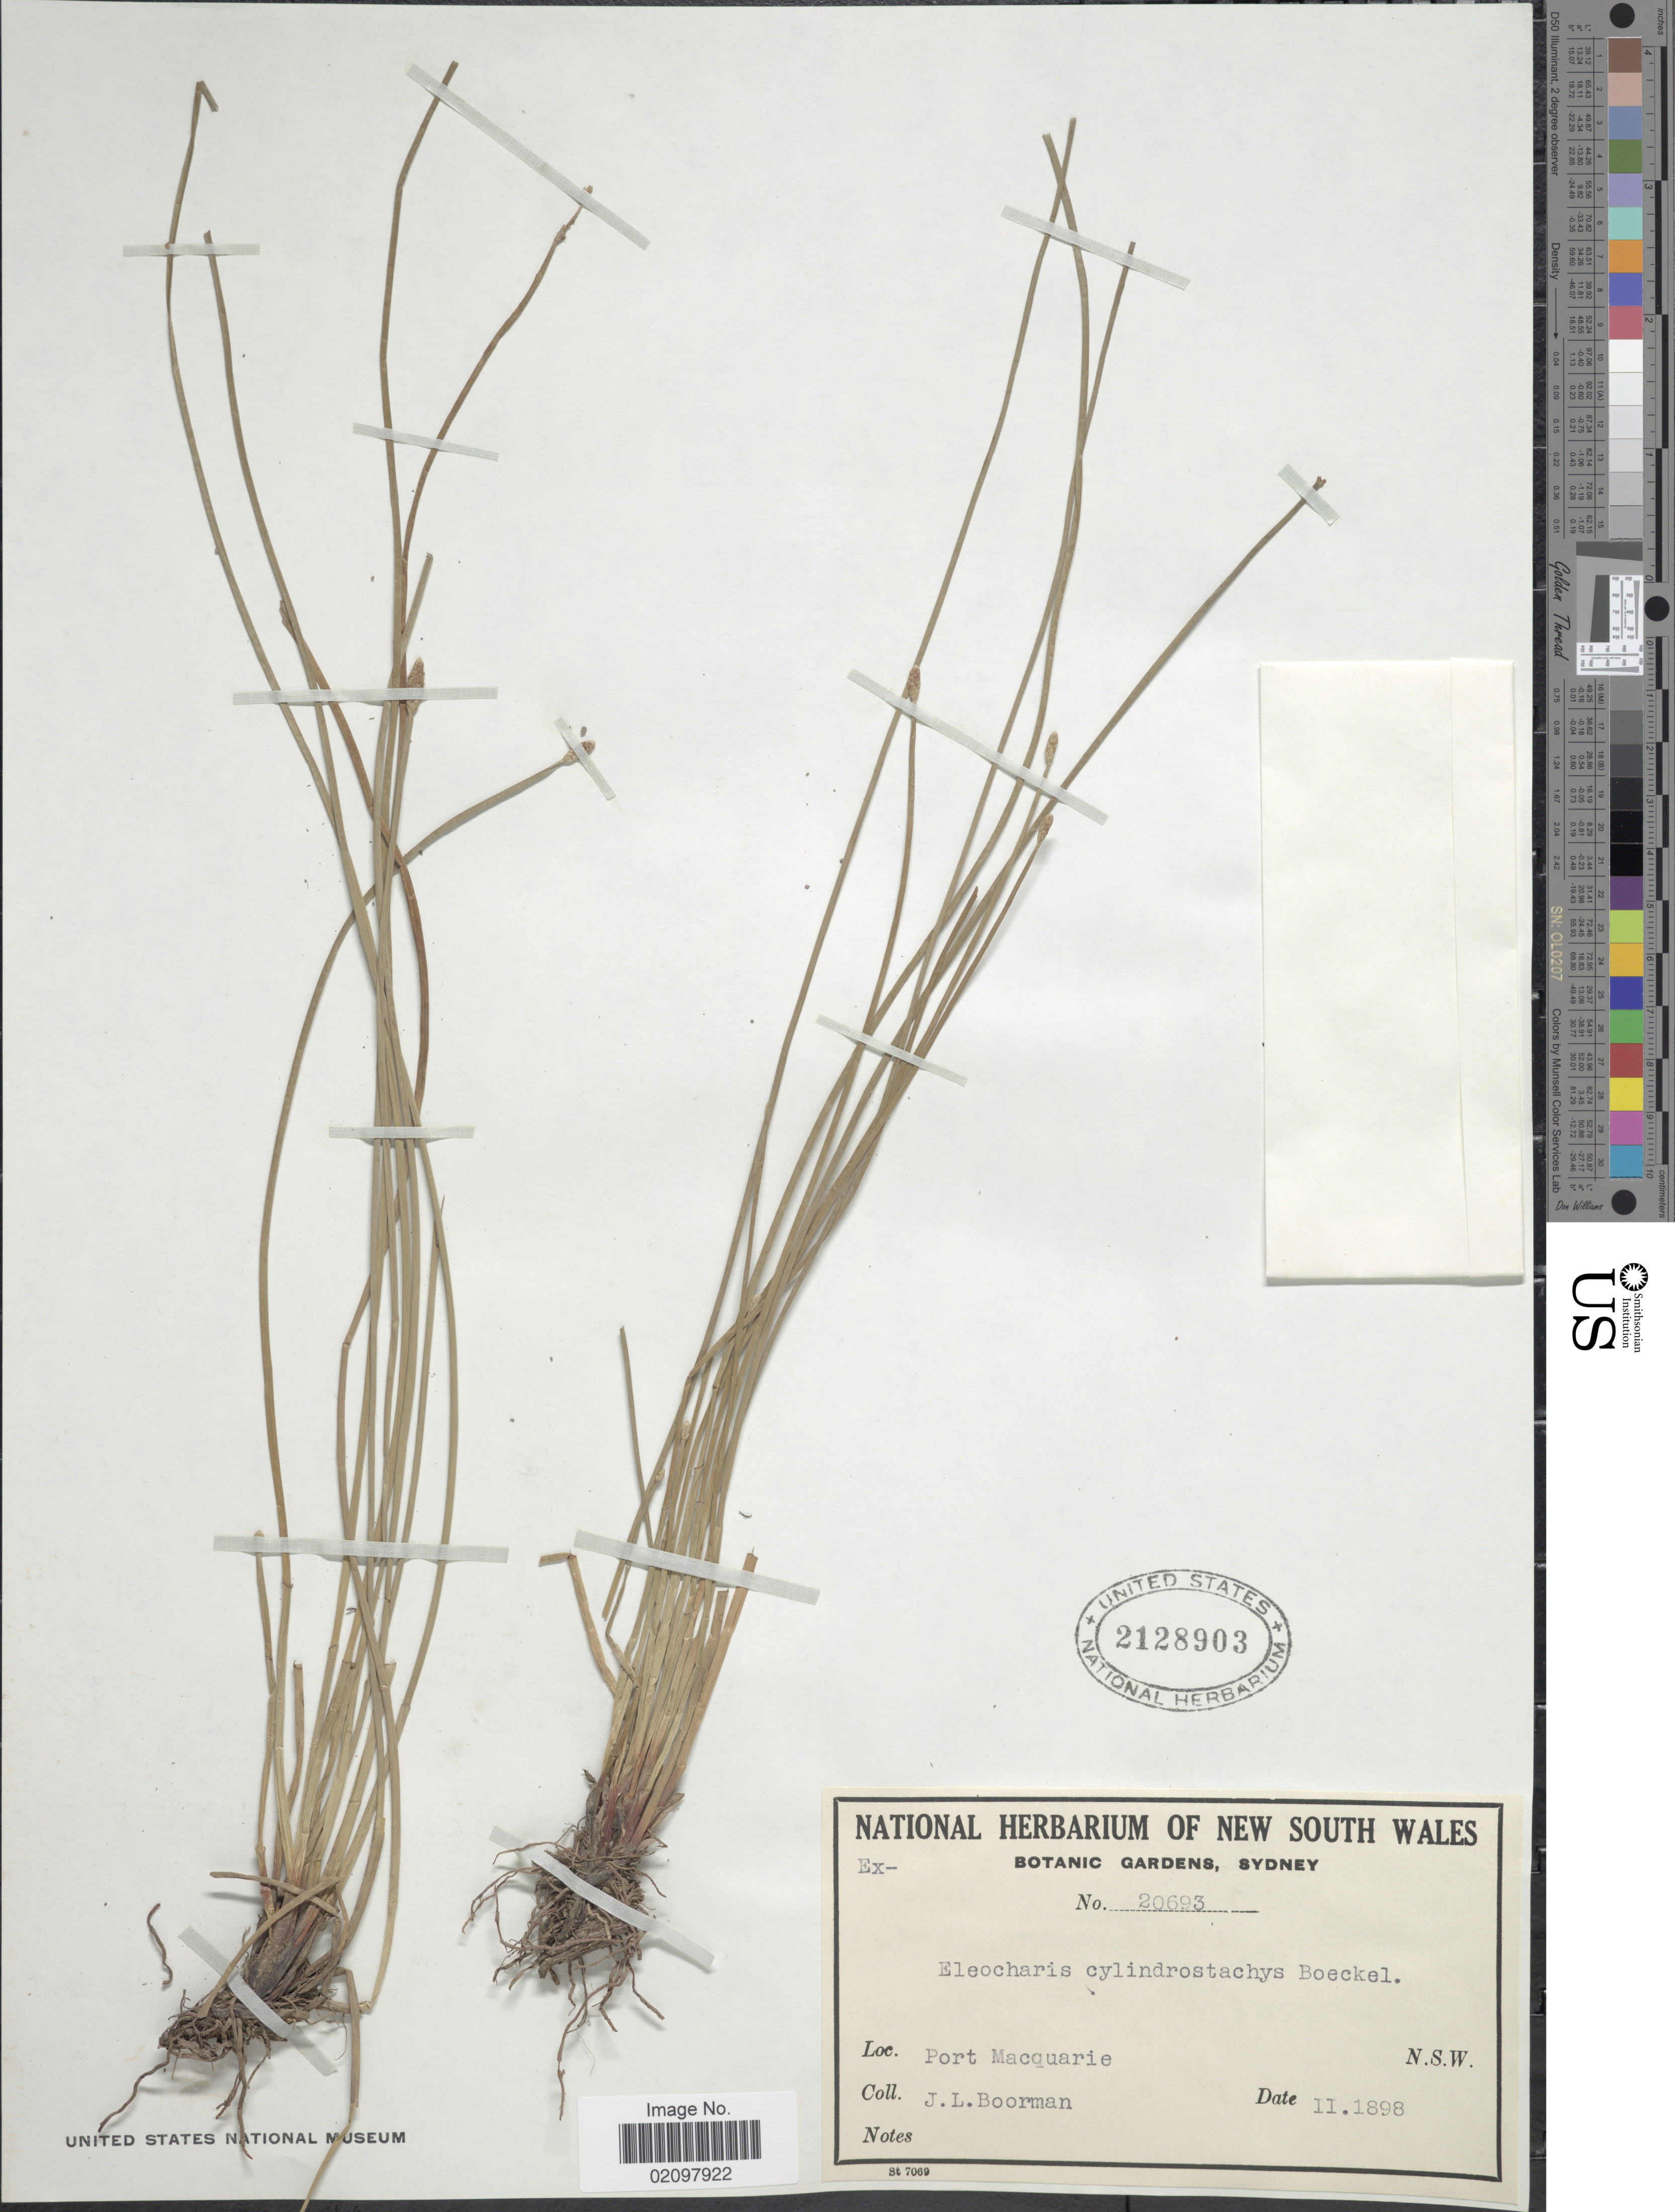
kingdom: Plantae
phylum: Tracheophyta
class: Liliopsida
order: Poales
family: Cyperaceae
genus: Eleocharis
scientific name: Eleocharis cylindrostachys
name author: Boeckeler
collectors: J. Boorman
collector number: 20693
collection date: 1898-02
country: Australia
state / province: New South Wales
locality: Port Macquarie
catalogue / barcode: US 2128903